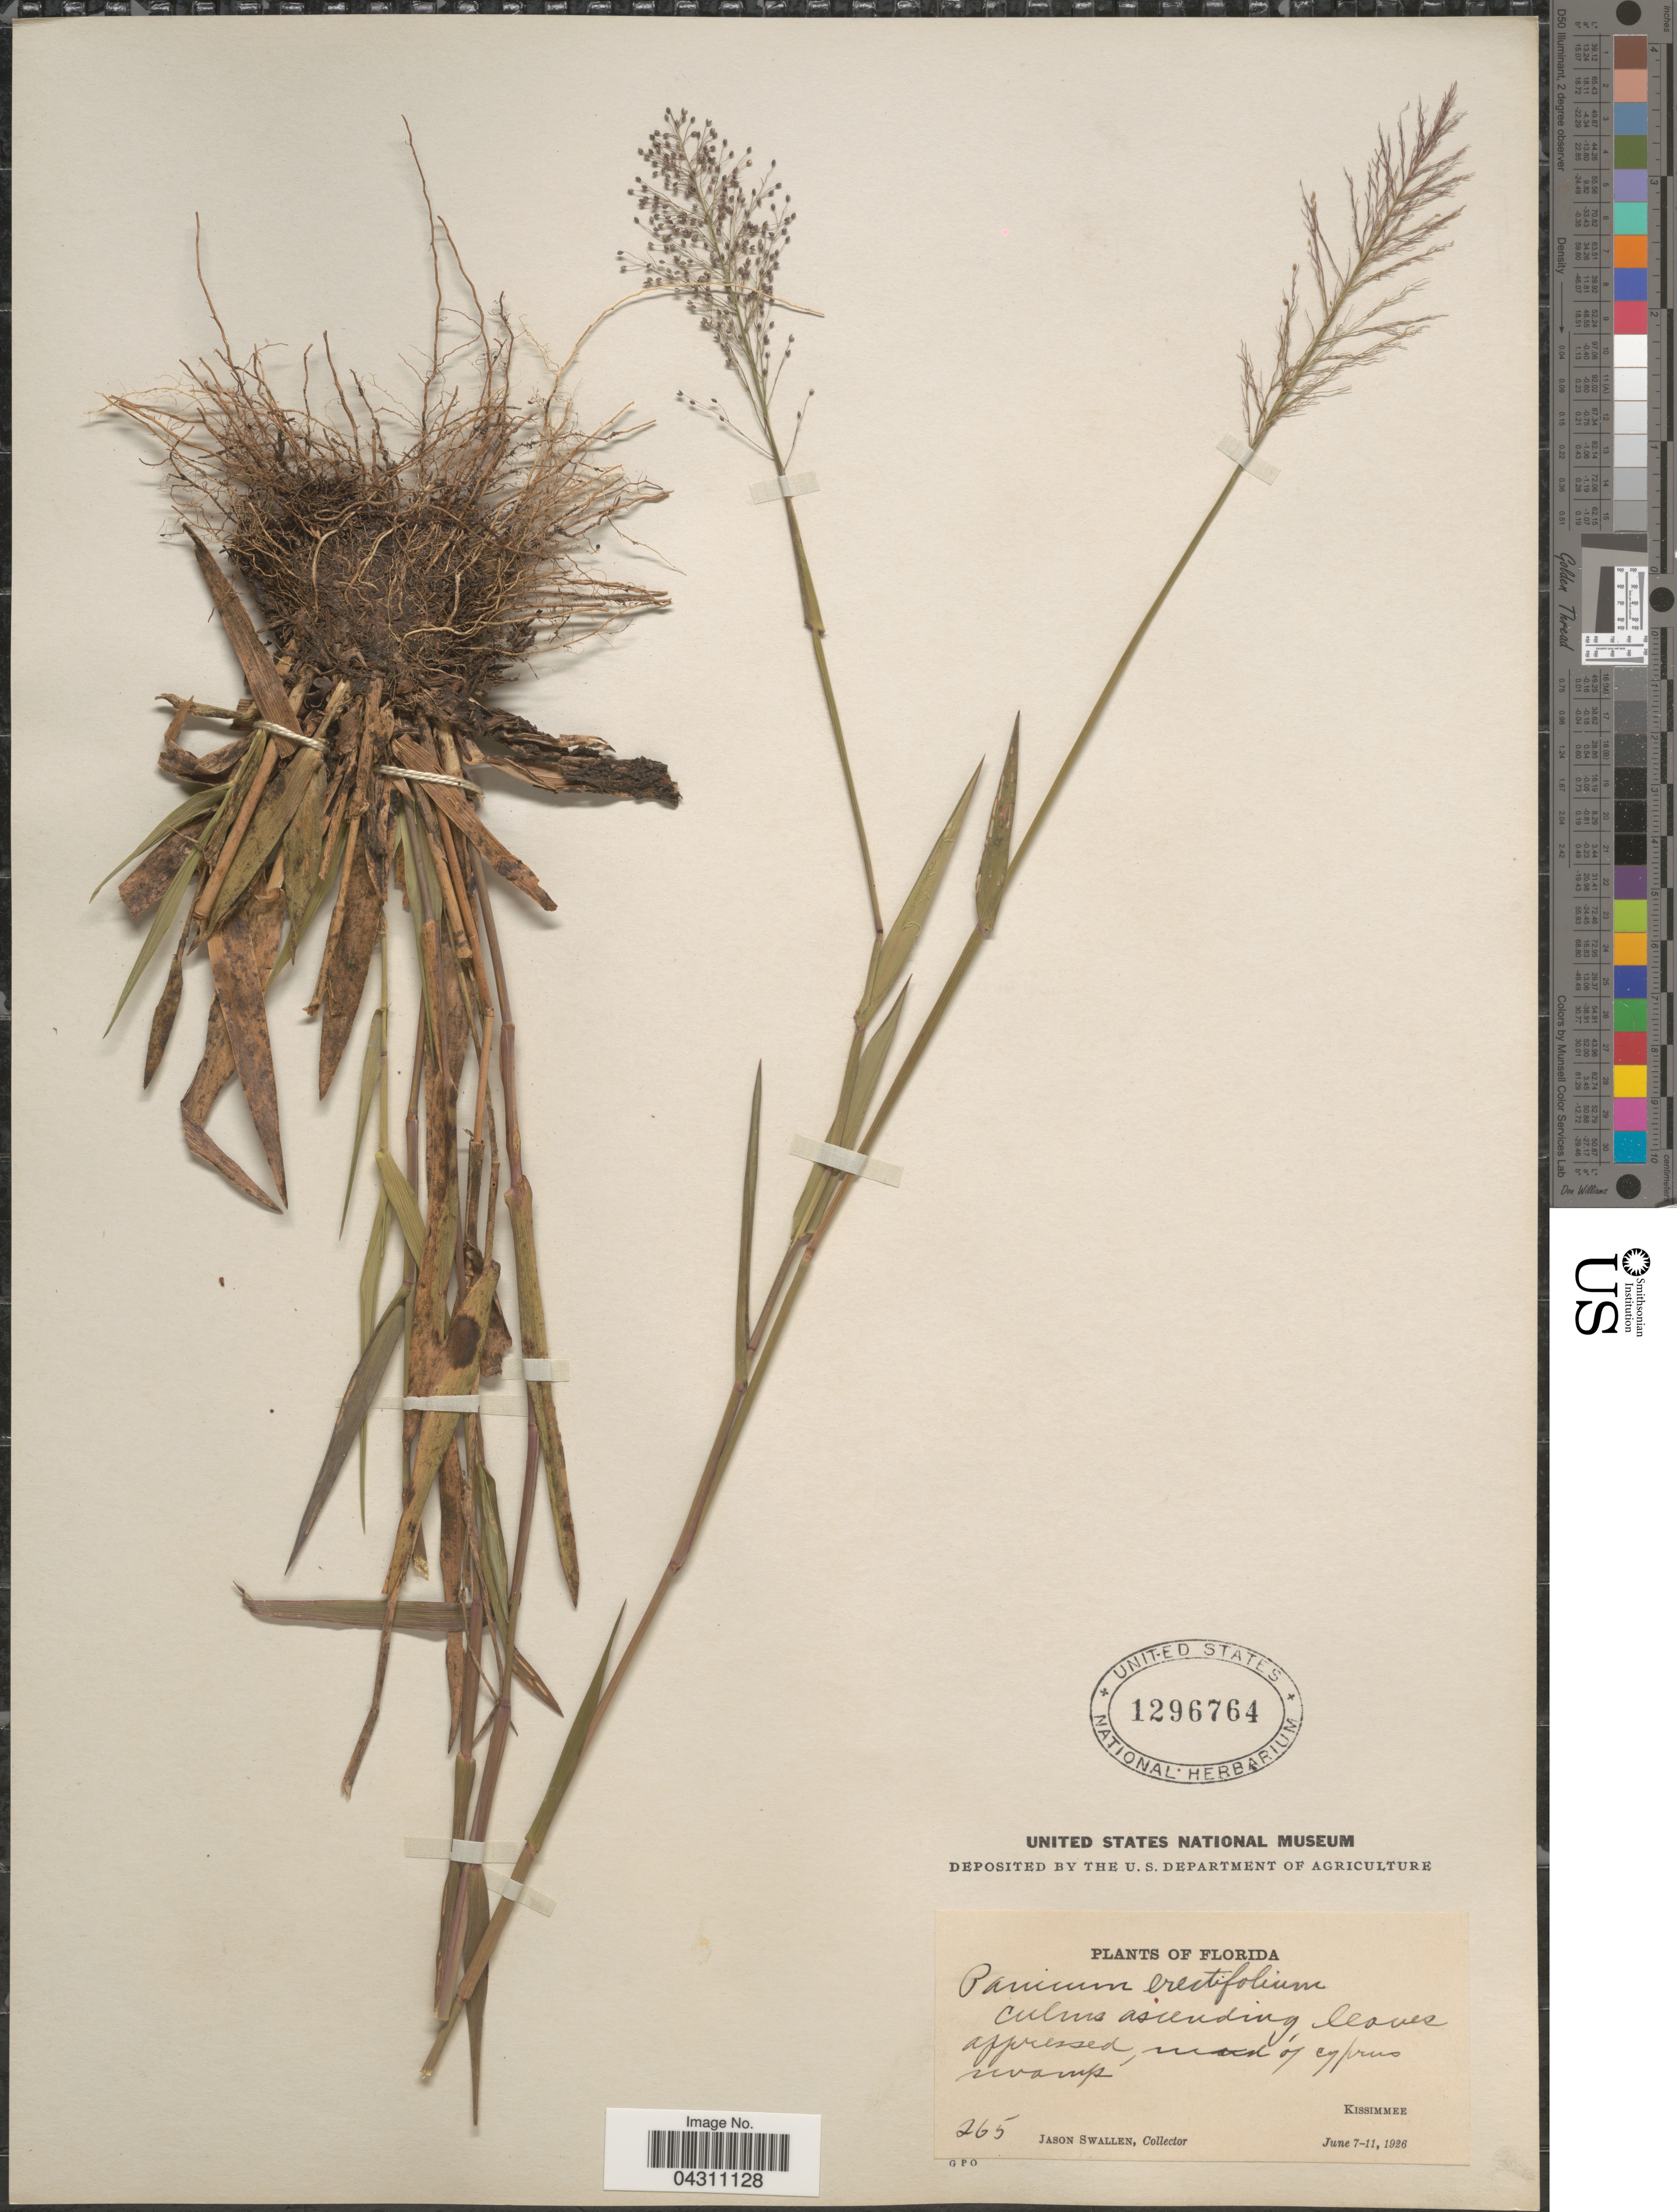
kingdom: Plantae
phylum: Tracheophyta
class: Liliopsida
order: Poales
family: Poaceae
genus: Dichanthelium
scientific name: Dichanthelium sphaerocarpon var. floridanum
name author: (Vasey) Davidse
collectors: J. R. Swallen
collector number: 265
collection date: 1926-06-07/1926-06-11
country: United States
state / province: Florida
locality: Kissimmee.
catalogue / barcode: US 1296764